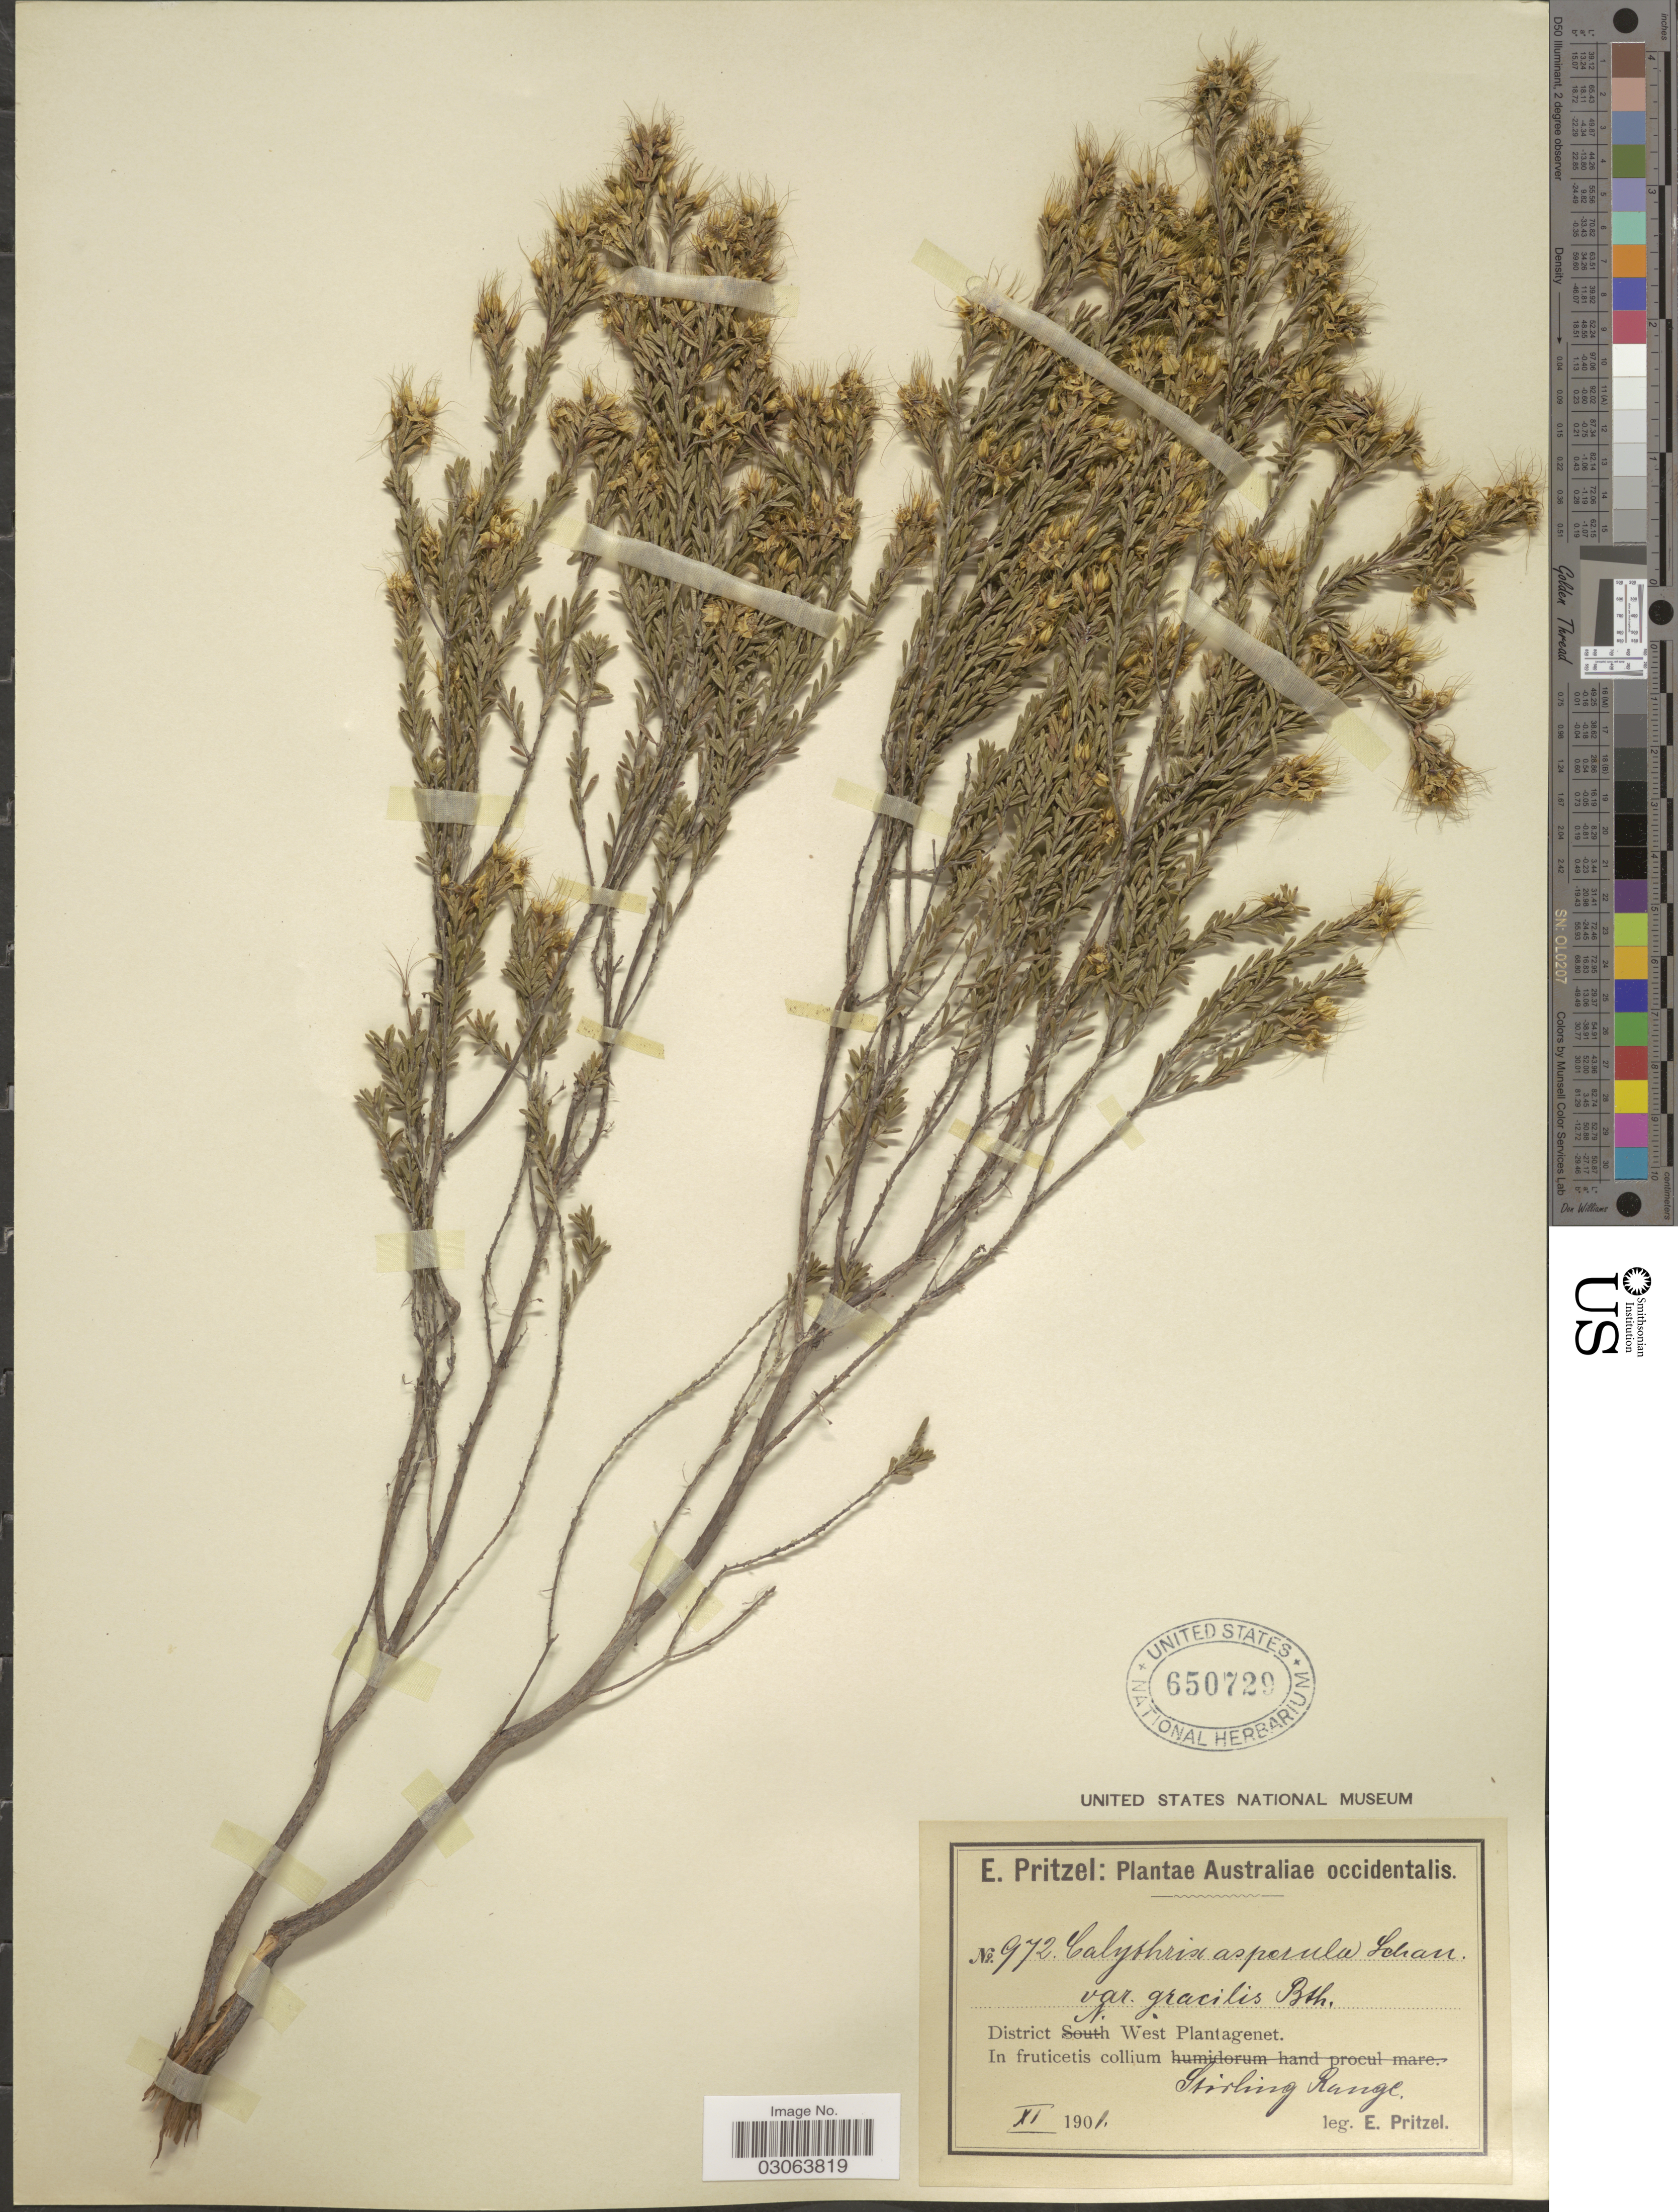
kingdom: Plantae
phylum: Tracheophyta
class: Magnoliopsida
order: Myrtales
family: Myrtaceae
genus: Calytrix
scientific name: Calytrix asperula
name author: (Schauer) Benth.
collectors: E. G. Pritzel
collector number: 972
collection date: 1901-11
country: Australia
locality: Australiae occidentalis, District West Plantagenet. In fruticetis collium Stirling Range.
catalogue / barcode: US 650729